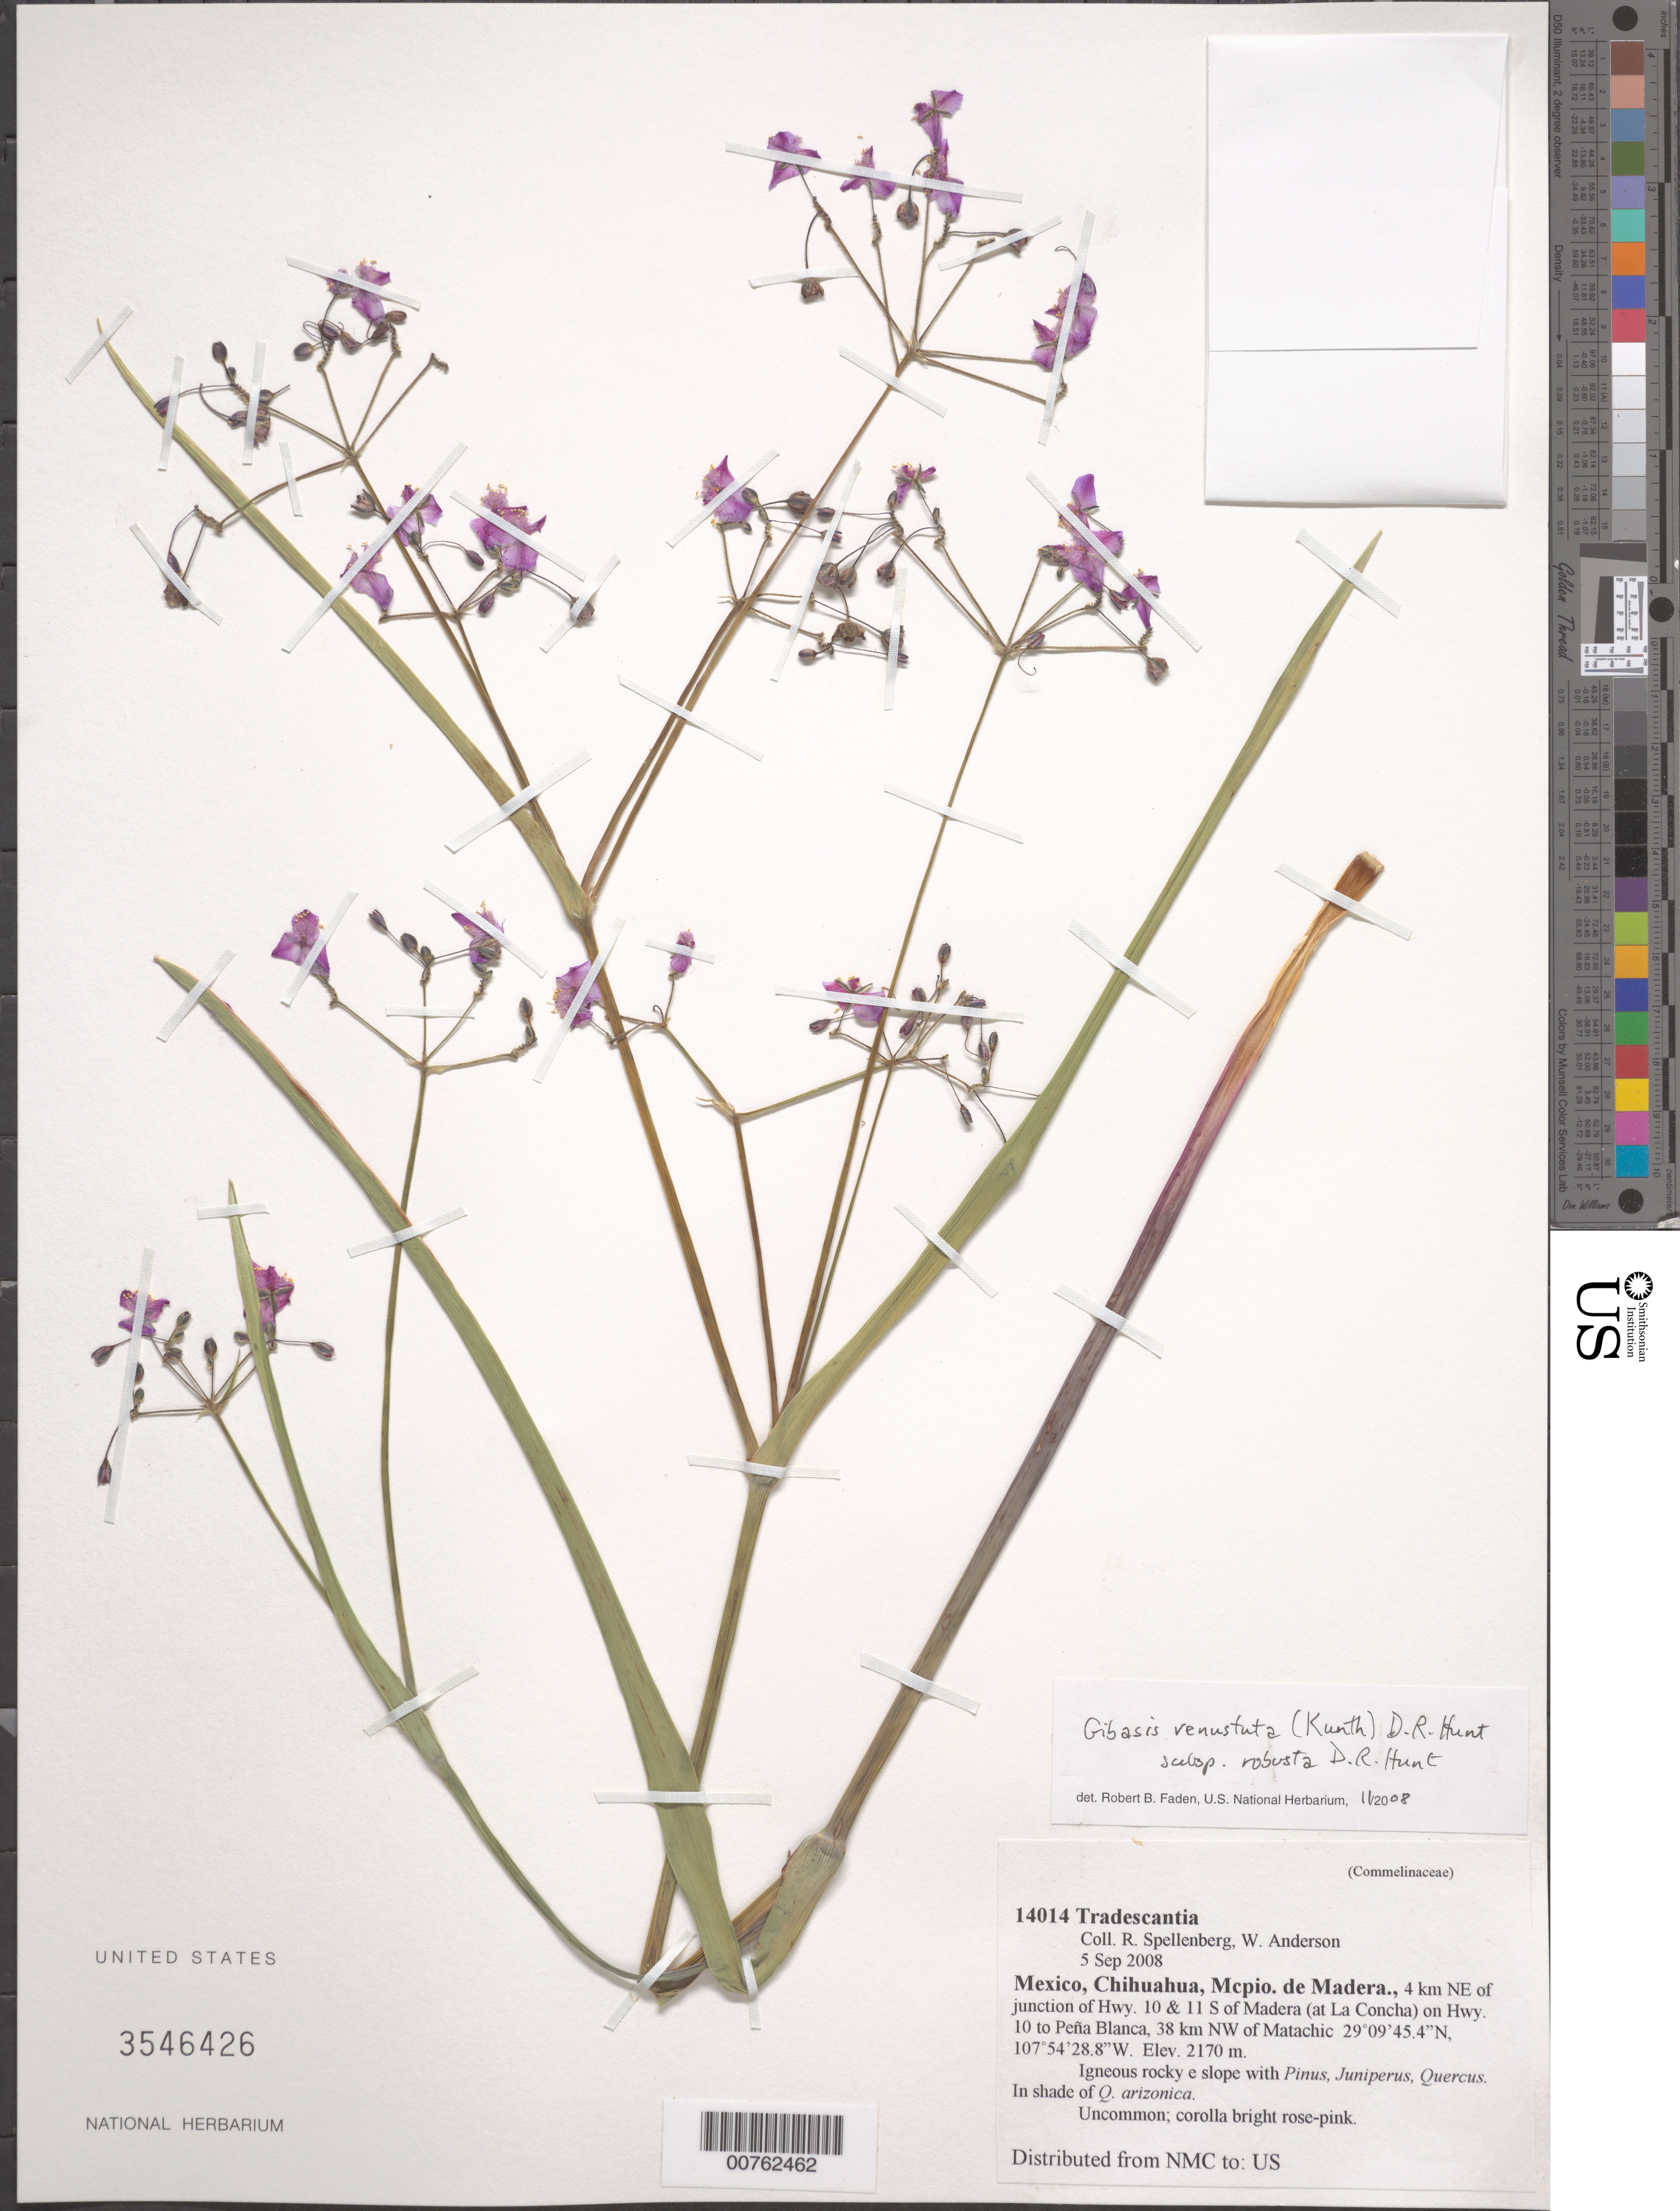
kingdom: Plantae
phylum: Tracheophyta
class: Liliopsida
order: Commelinales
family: Commelinaceae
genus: Gibasis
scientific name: Gibasis venustula subsp. robusta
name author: D.R. Hunt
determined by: Faden, Robert B., (US), Smithsonian Institution - National Museum of Natural History (UNITED STATES)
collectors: R. W. Spellenberg & W. Anderson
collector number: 14014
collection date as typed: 05 Sep 2008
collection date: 2008-09-05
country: Mexico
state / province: Chihuahua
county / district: Madera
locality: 4 km NE of junction of Hwy. 10 &11 S of Madera (at La Concha) on Hwy. 10 to Pena Blanca, 38 km NW of Matachic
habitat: Igneous rocky e slope with Pinus, Juniperus, Quercus. In shade of Q. arizonica.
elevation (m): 2170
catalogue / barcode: US 3546426